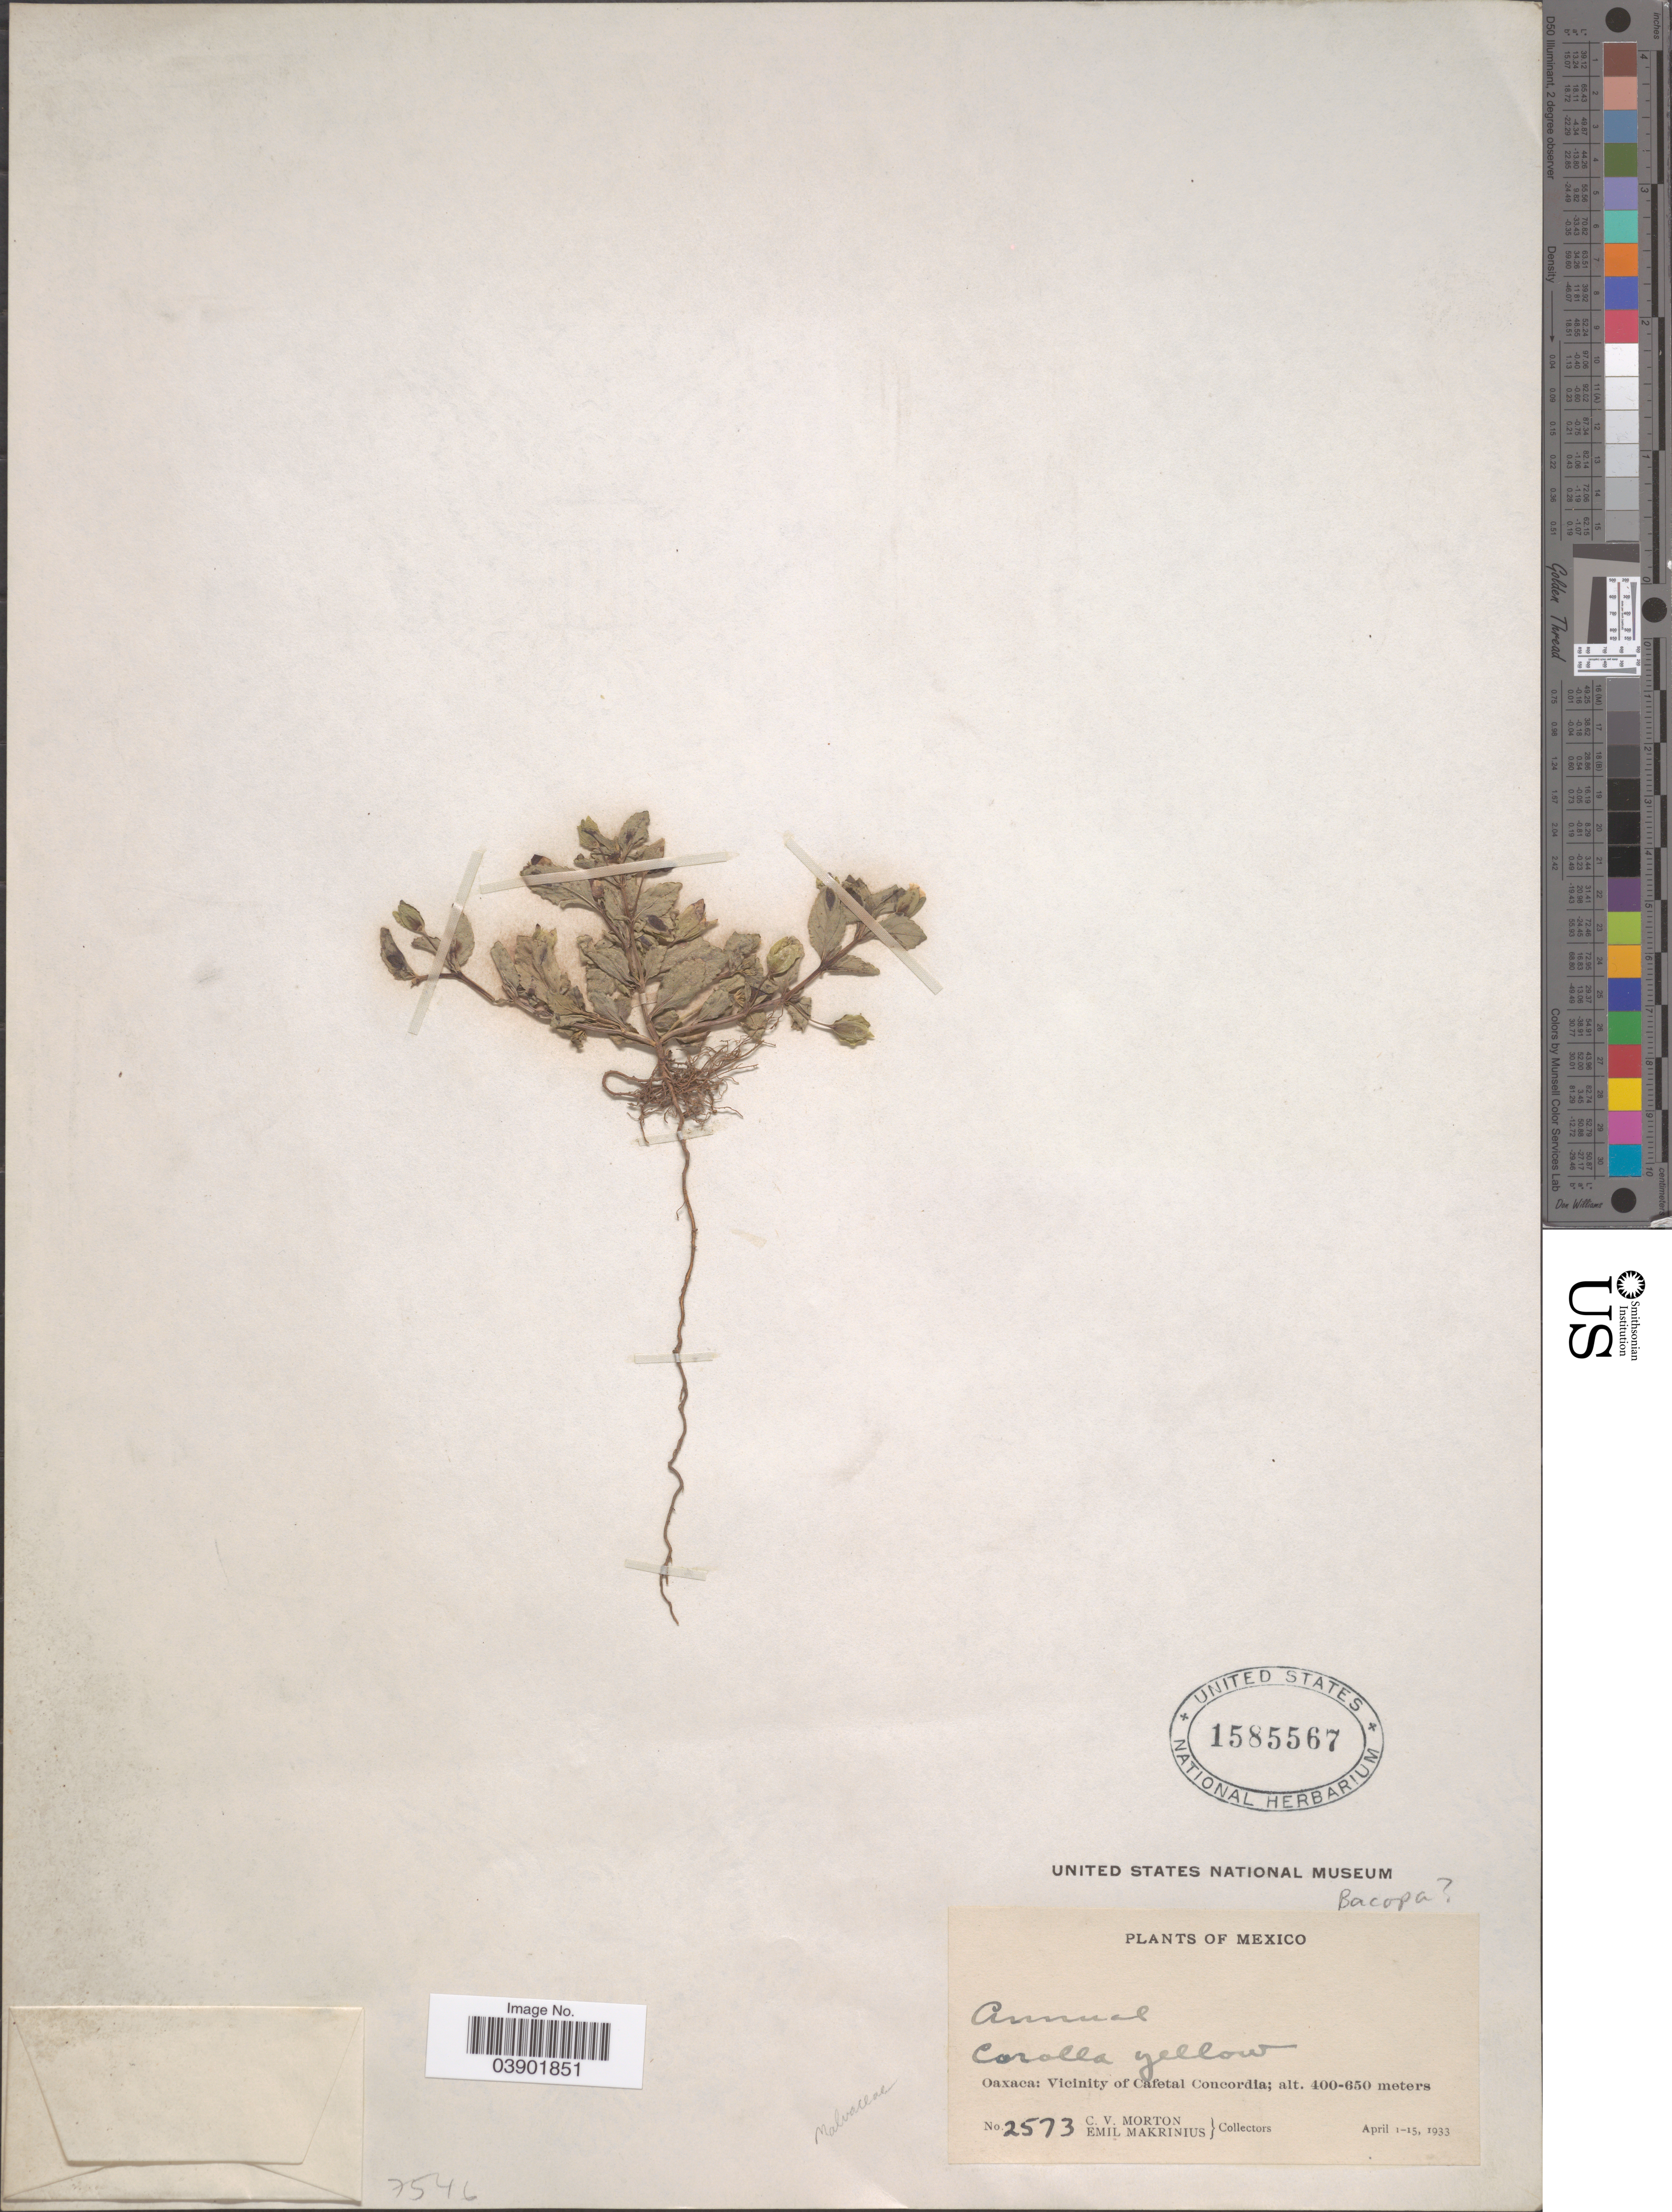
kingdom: Plantae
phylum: Tracheophyta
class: Magnoliopsida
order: Lamiales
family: Plantaginaceae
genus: Bacopa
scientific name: Bacopa sp.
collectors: C. V. Morton & E. Makrinius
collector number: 2573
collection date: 1933-04-01/1933-04-15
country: Mexico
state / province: Oaxaca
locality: Vicinity of Cafetal Concordia.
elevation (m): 400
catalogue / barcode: US 1585567